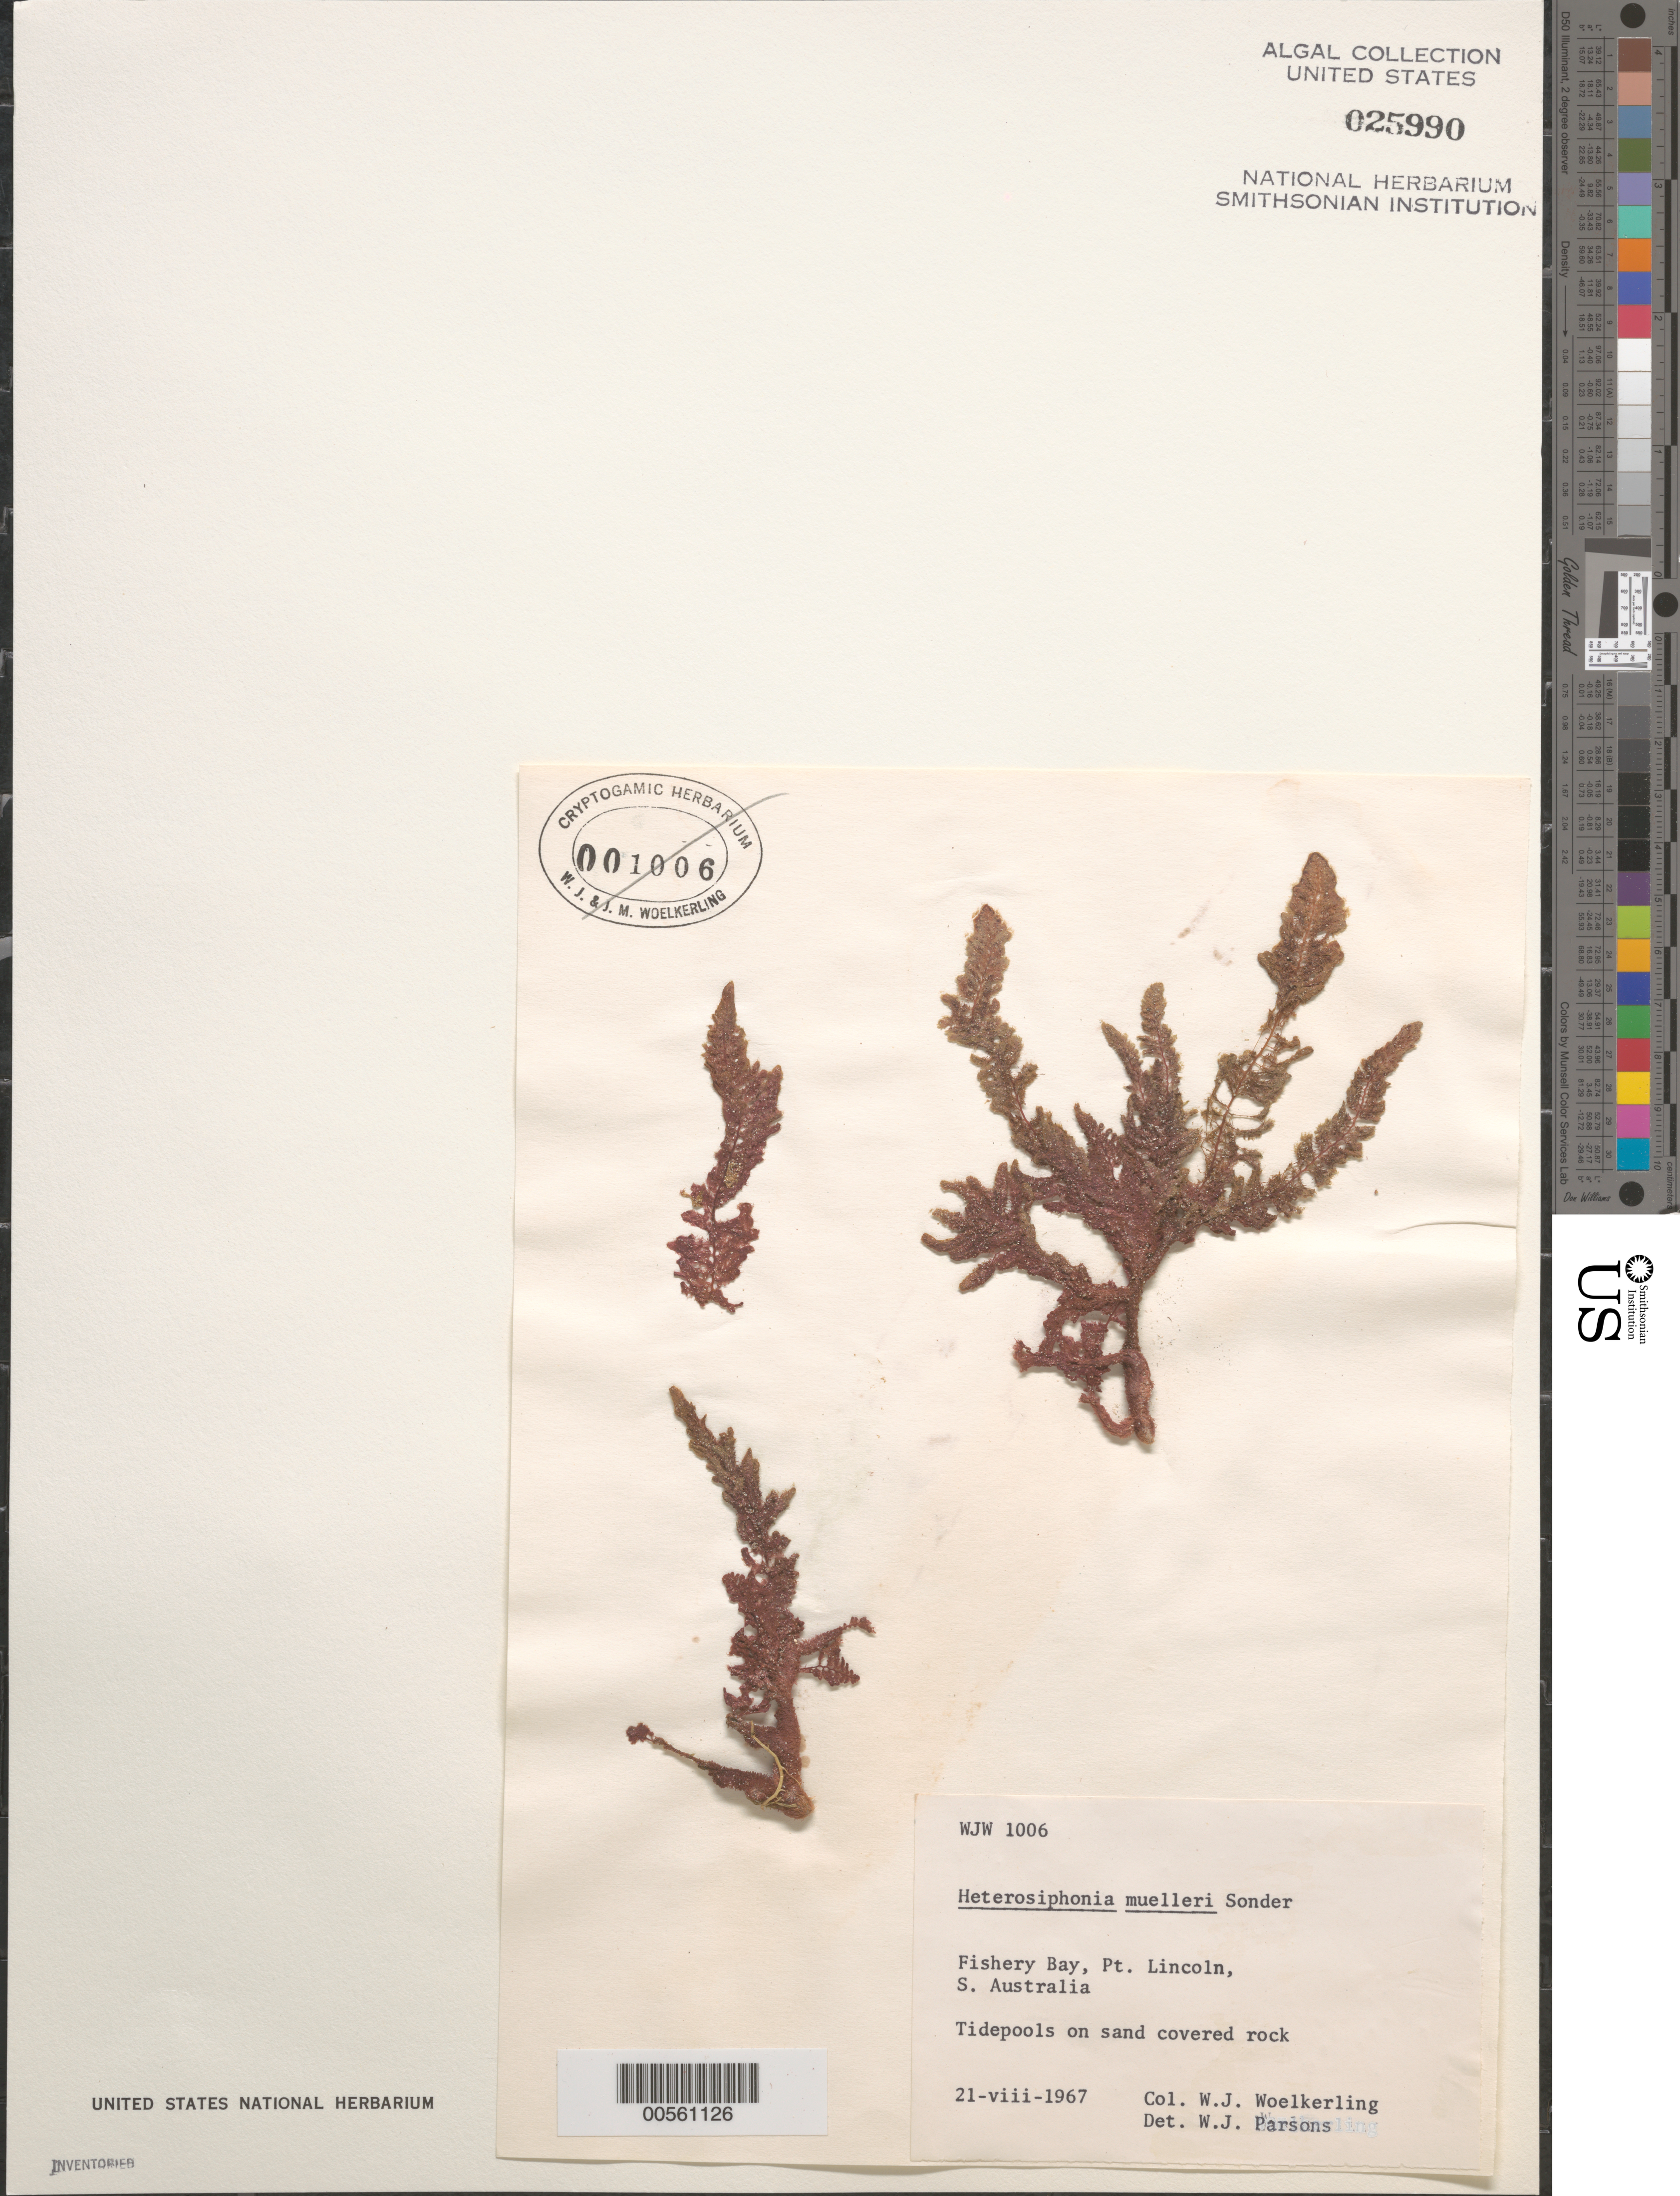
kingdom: Plantae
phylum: Rhodophyta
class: Florideophyceae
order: Ceramiales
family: Dasyaceae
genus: Heterosiphonia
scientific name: Heterosiphonia muelleri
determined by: Parsons, M. J.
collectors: W. Woelkerling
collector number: WJW 1006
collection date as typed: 21 Aug 1967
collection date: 1967-08-21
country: Australia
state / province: South Australia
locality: Fishery bay, port lincoln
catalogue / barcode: US 25990